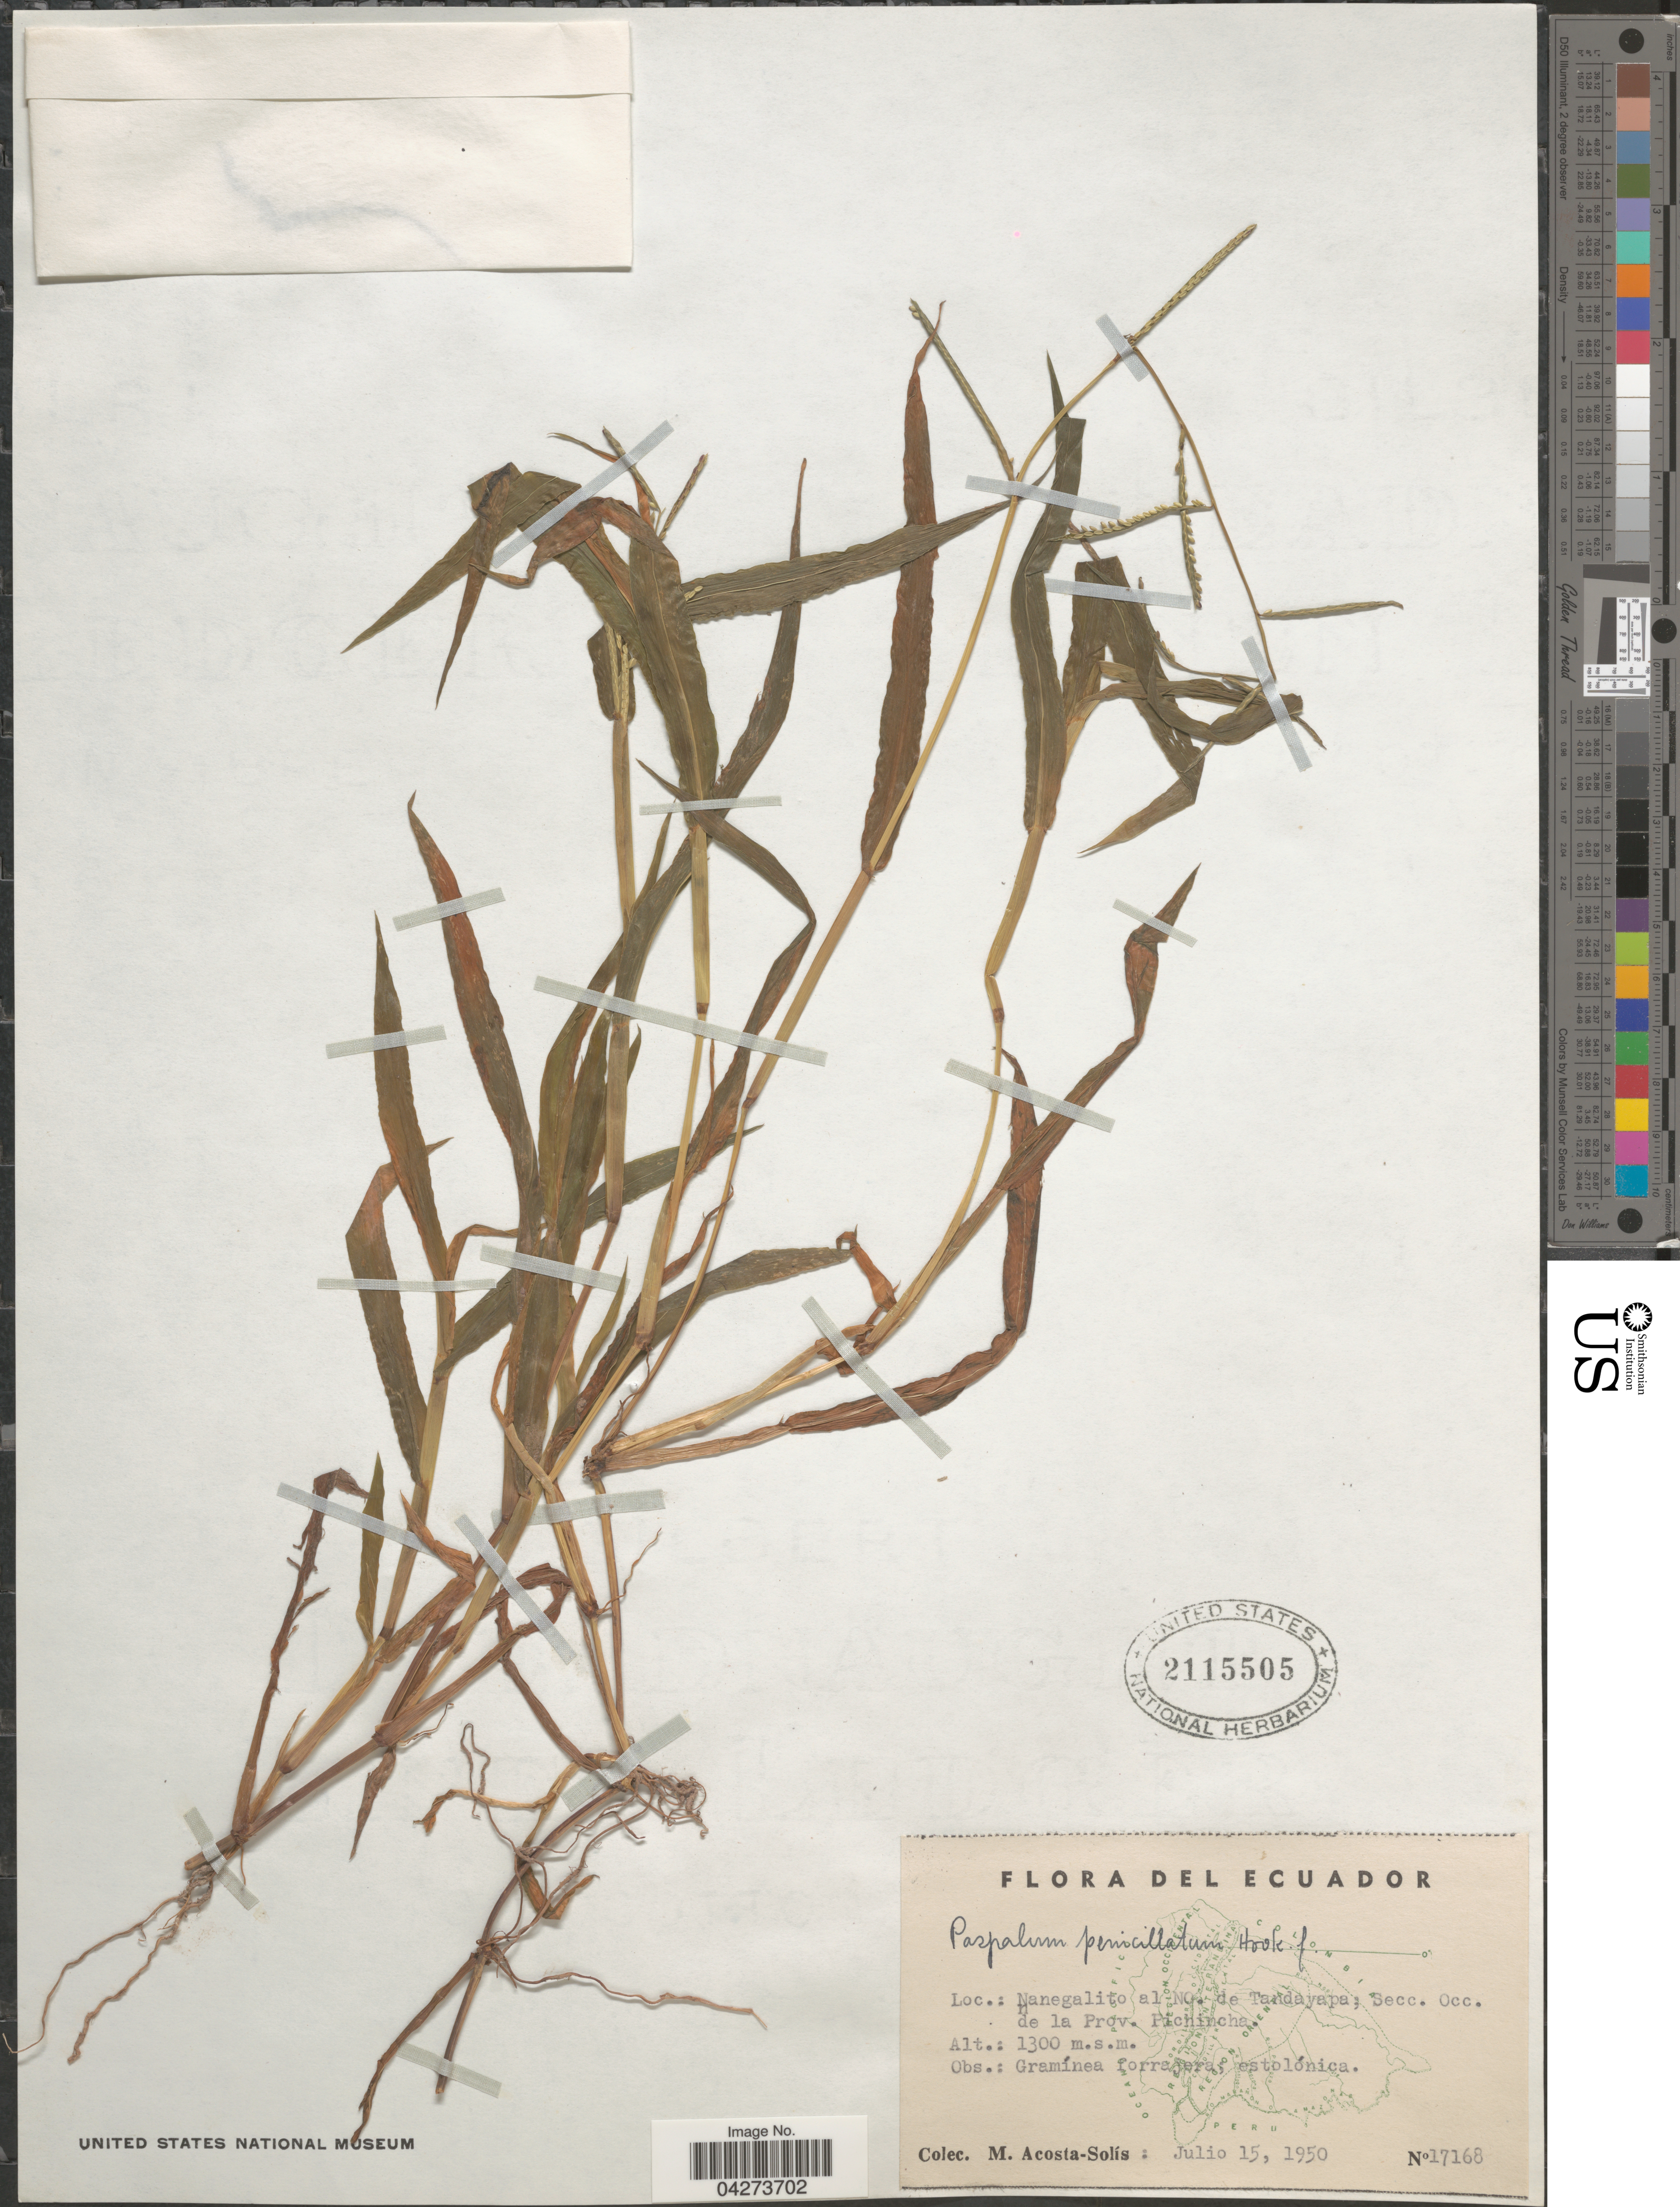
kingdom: Plantae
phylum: Tracheophyta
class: Liliopsida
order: Poales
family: Poaceae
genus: Paspalum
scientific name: Paspalum penicillatum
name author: Hook. f.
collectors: M. Acosta Solis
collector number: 17168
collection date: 1950-07-15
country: Ecuador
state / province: Pichincha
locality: Nanegalito al NO. de Tandayapa; Secc. Occ. de la Prov. Pichincha.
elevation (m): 1300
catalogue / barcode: US 2115505